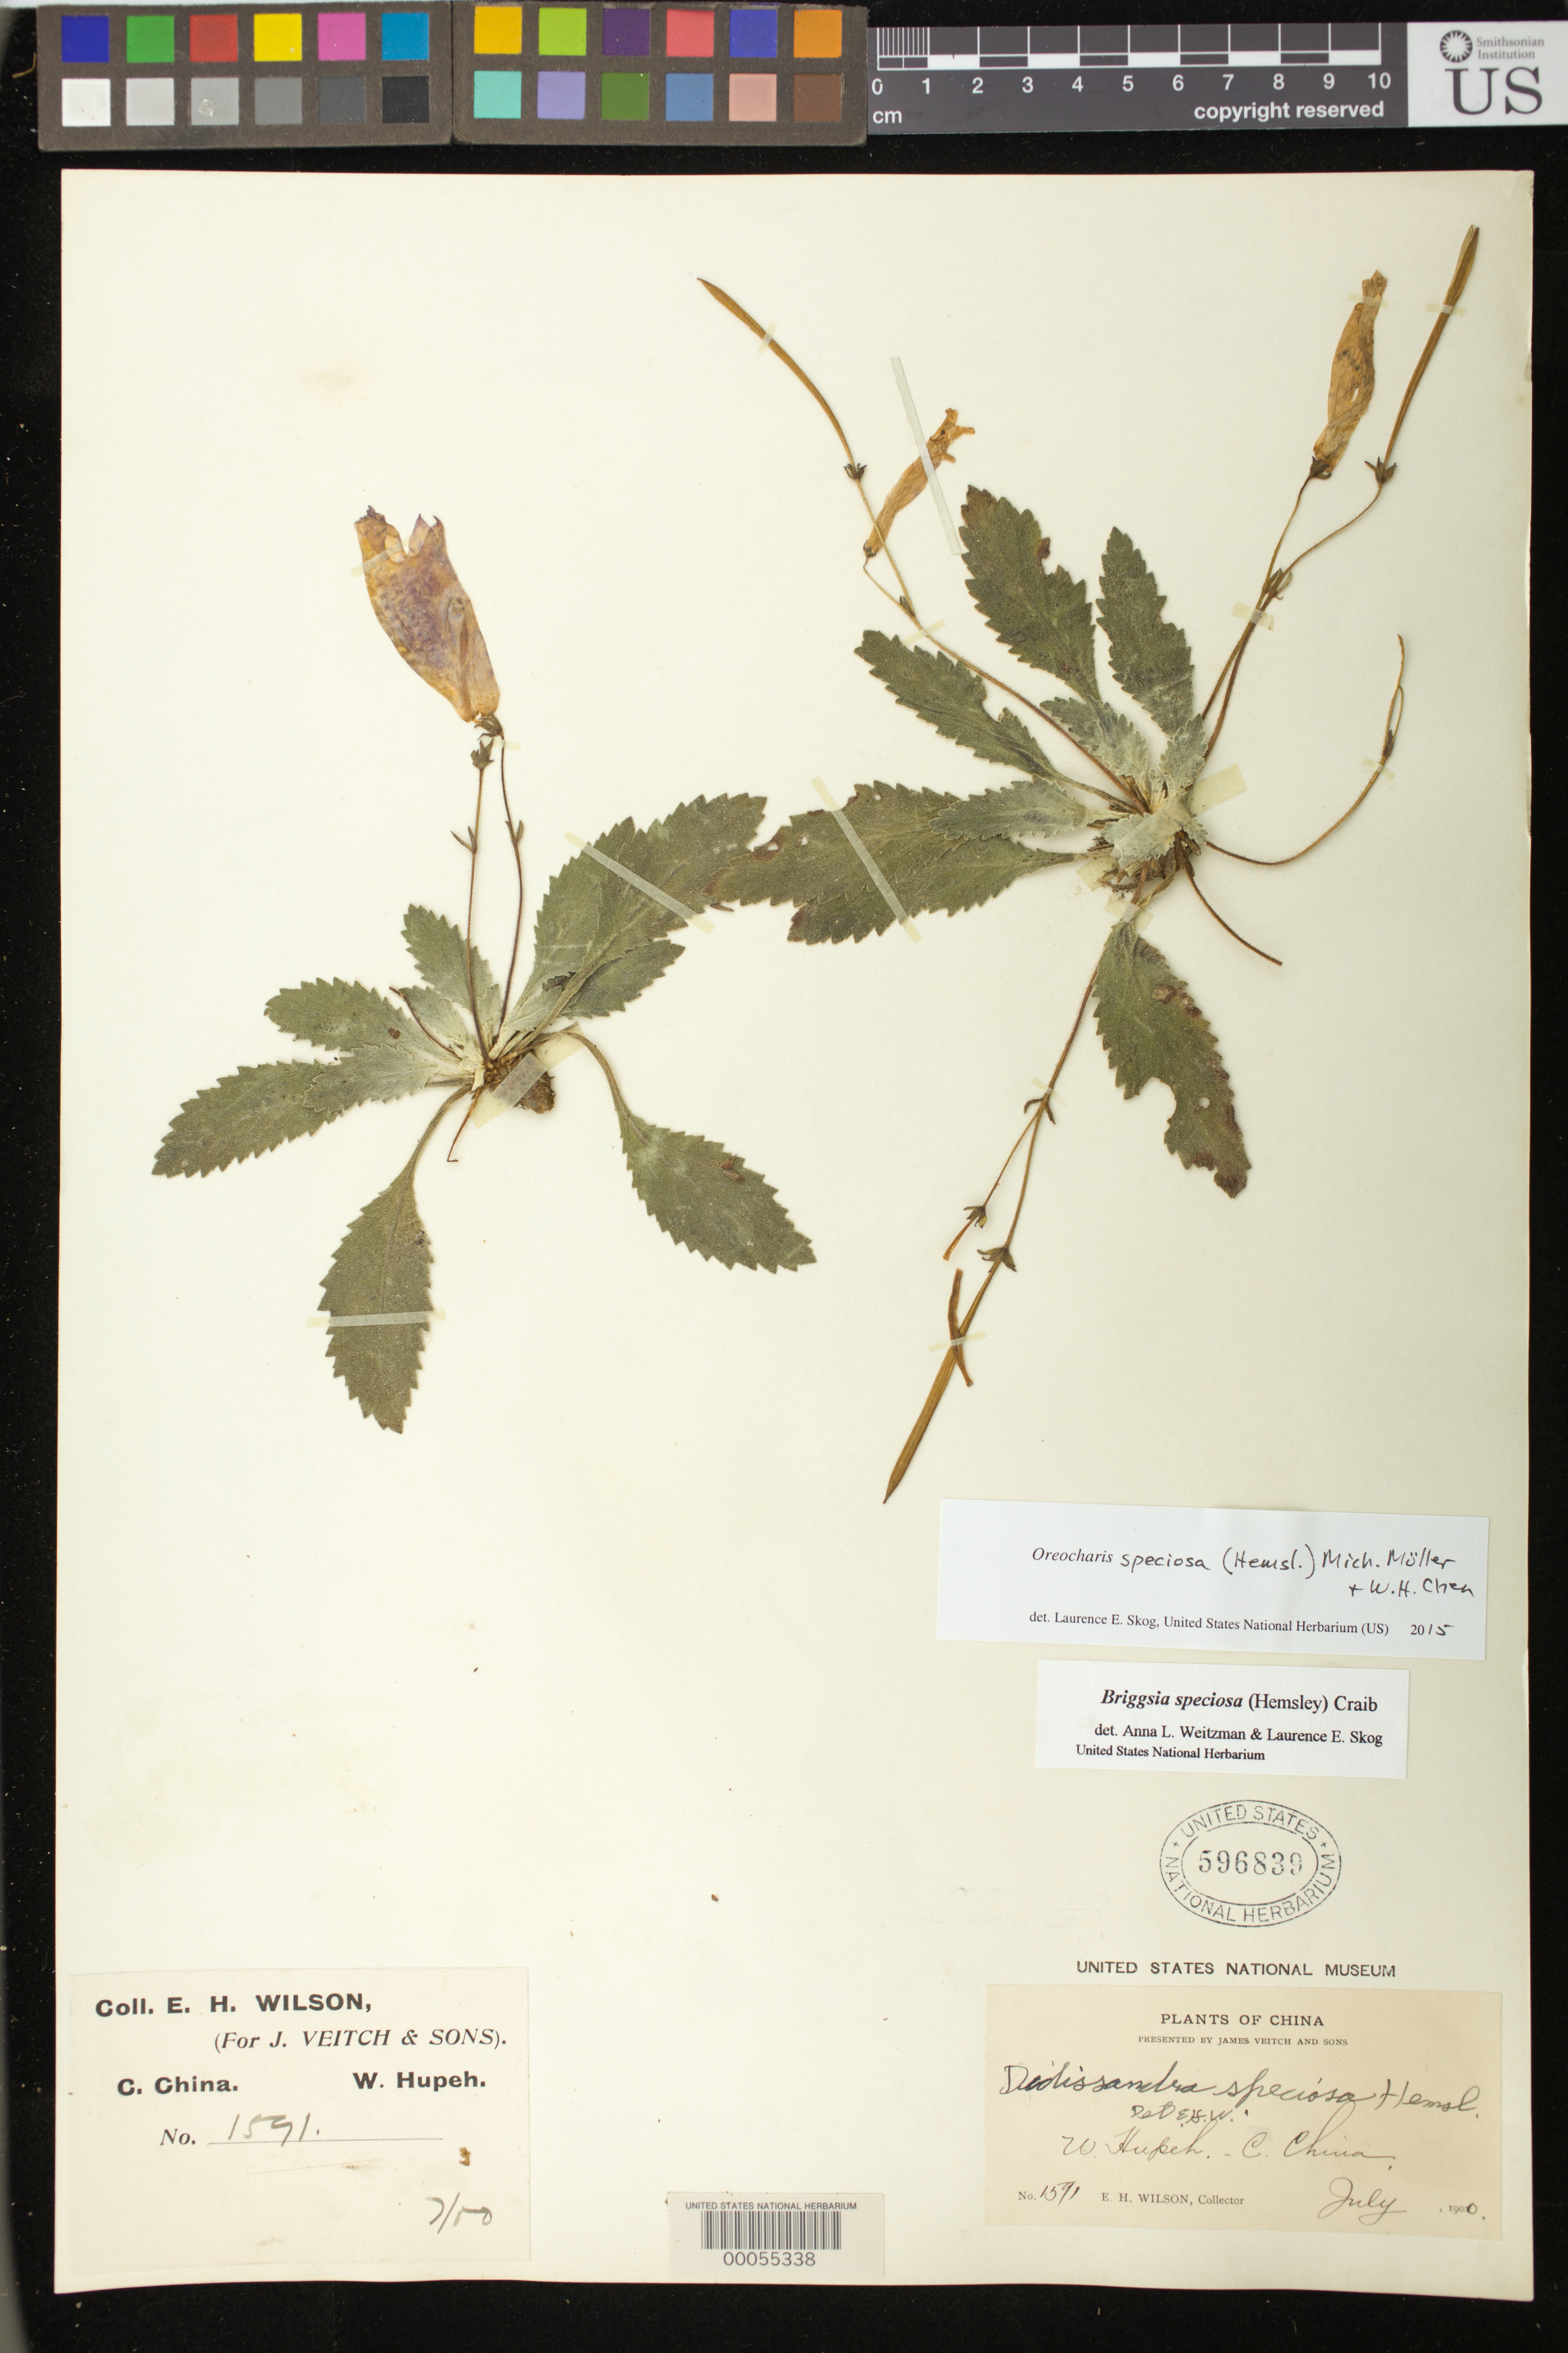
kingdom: Plantae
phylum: Tracheophyta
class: Magnoliopsida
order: Lamiales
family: Gesneriaceae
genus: Briggsia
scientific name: Briggsia speciosa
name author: (Hemsl.) Craib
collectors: E. H. Wilson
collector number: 1591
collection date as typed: Jul 1900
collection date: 1900-07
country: China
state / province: Hubei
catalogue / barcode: US 596839